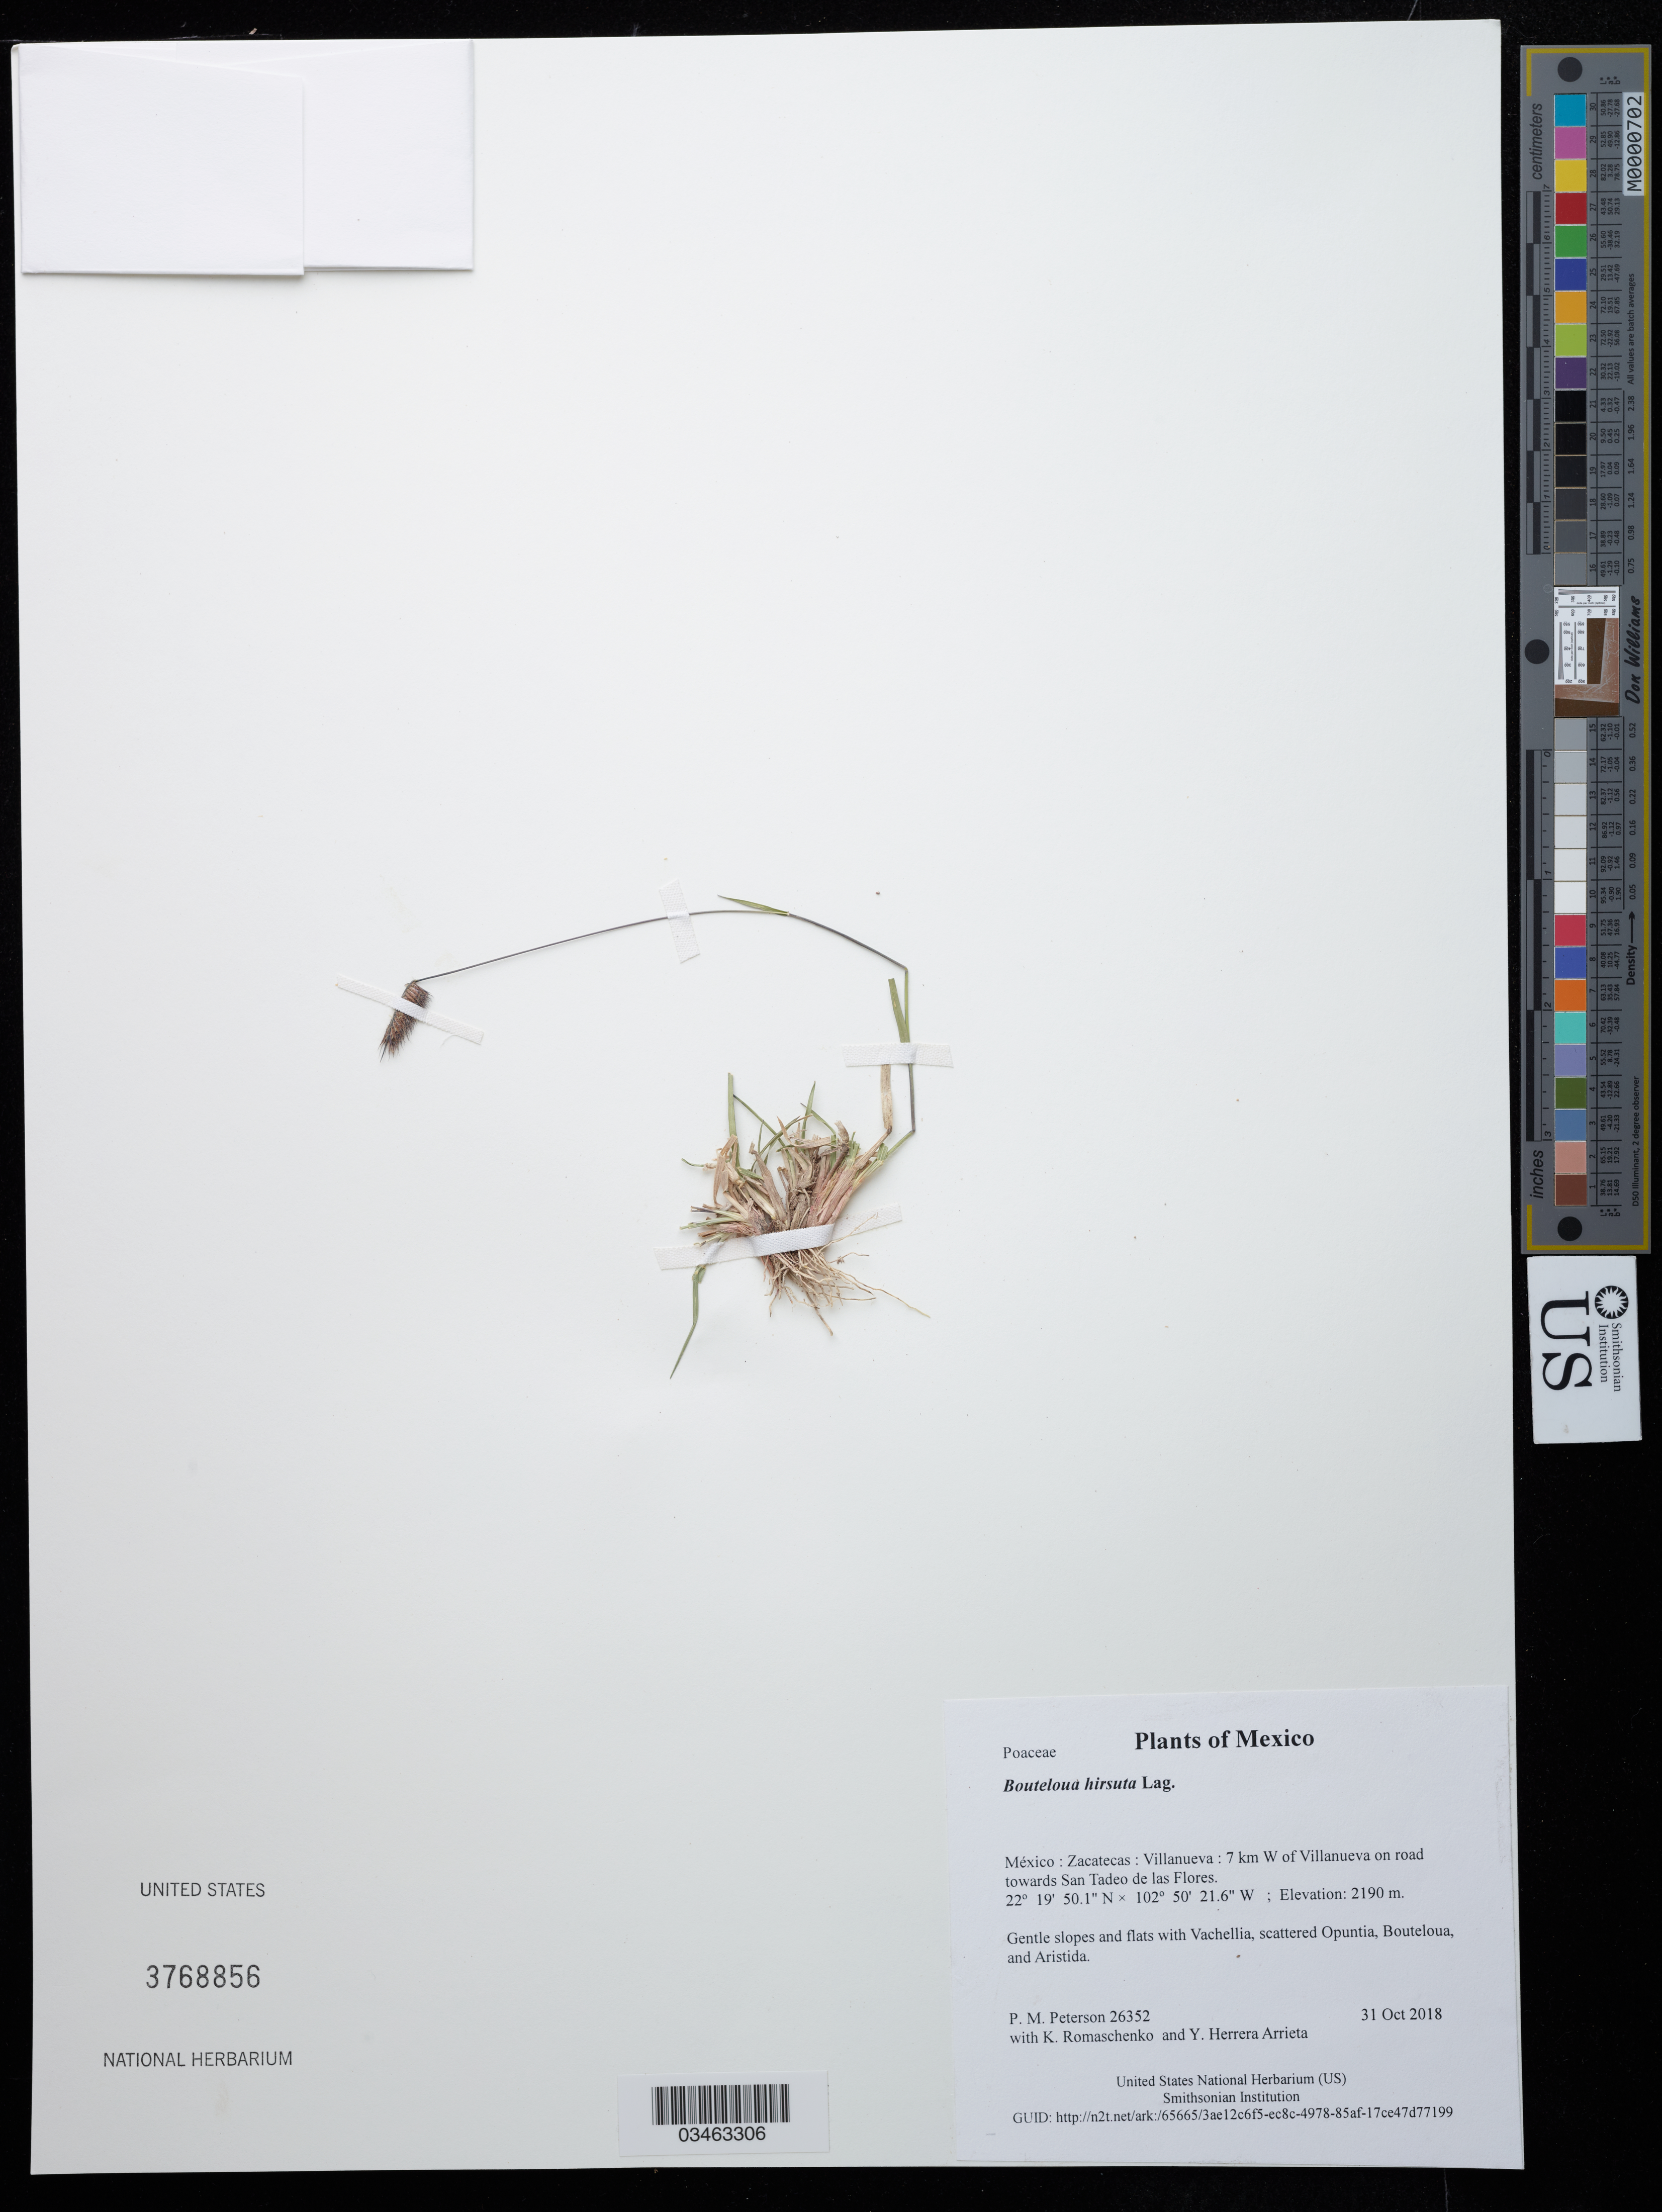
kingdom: Plantae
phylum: Tracheophyta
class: Liliopsida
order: Poales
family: Poaceae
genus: Bouteloua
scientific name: Bouteloua hirsuta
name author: Lag.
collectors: P. M. Peterson, K. Romaschenko & Y. Herrera Arrieta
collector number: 26352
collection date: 2018-10-31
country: México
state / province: Zacatecas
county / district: Villanueva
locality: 7 km W of Villanueva on road towards San Tadeo de las Flores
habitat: Gentle slopes and flats with Vachellia, scattered Opuntia, Bouteloua, and Aristida.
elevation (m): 2190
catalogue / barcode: US 3768856